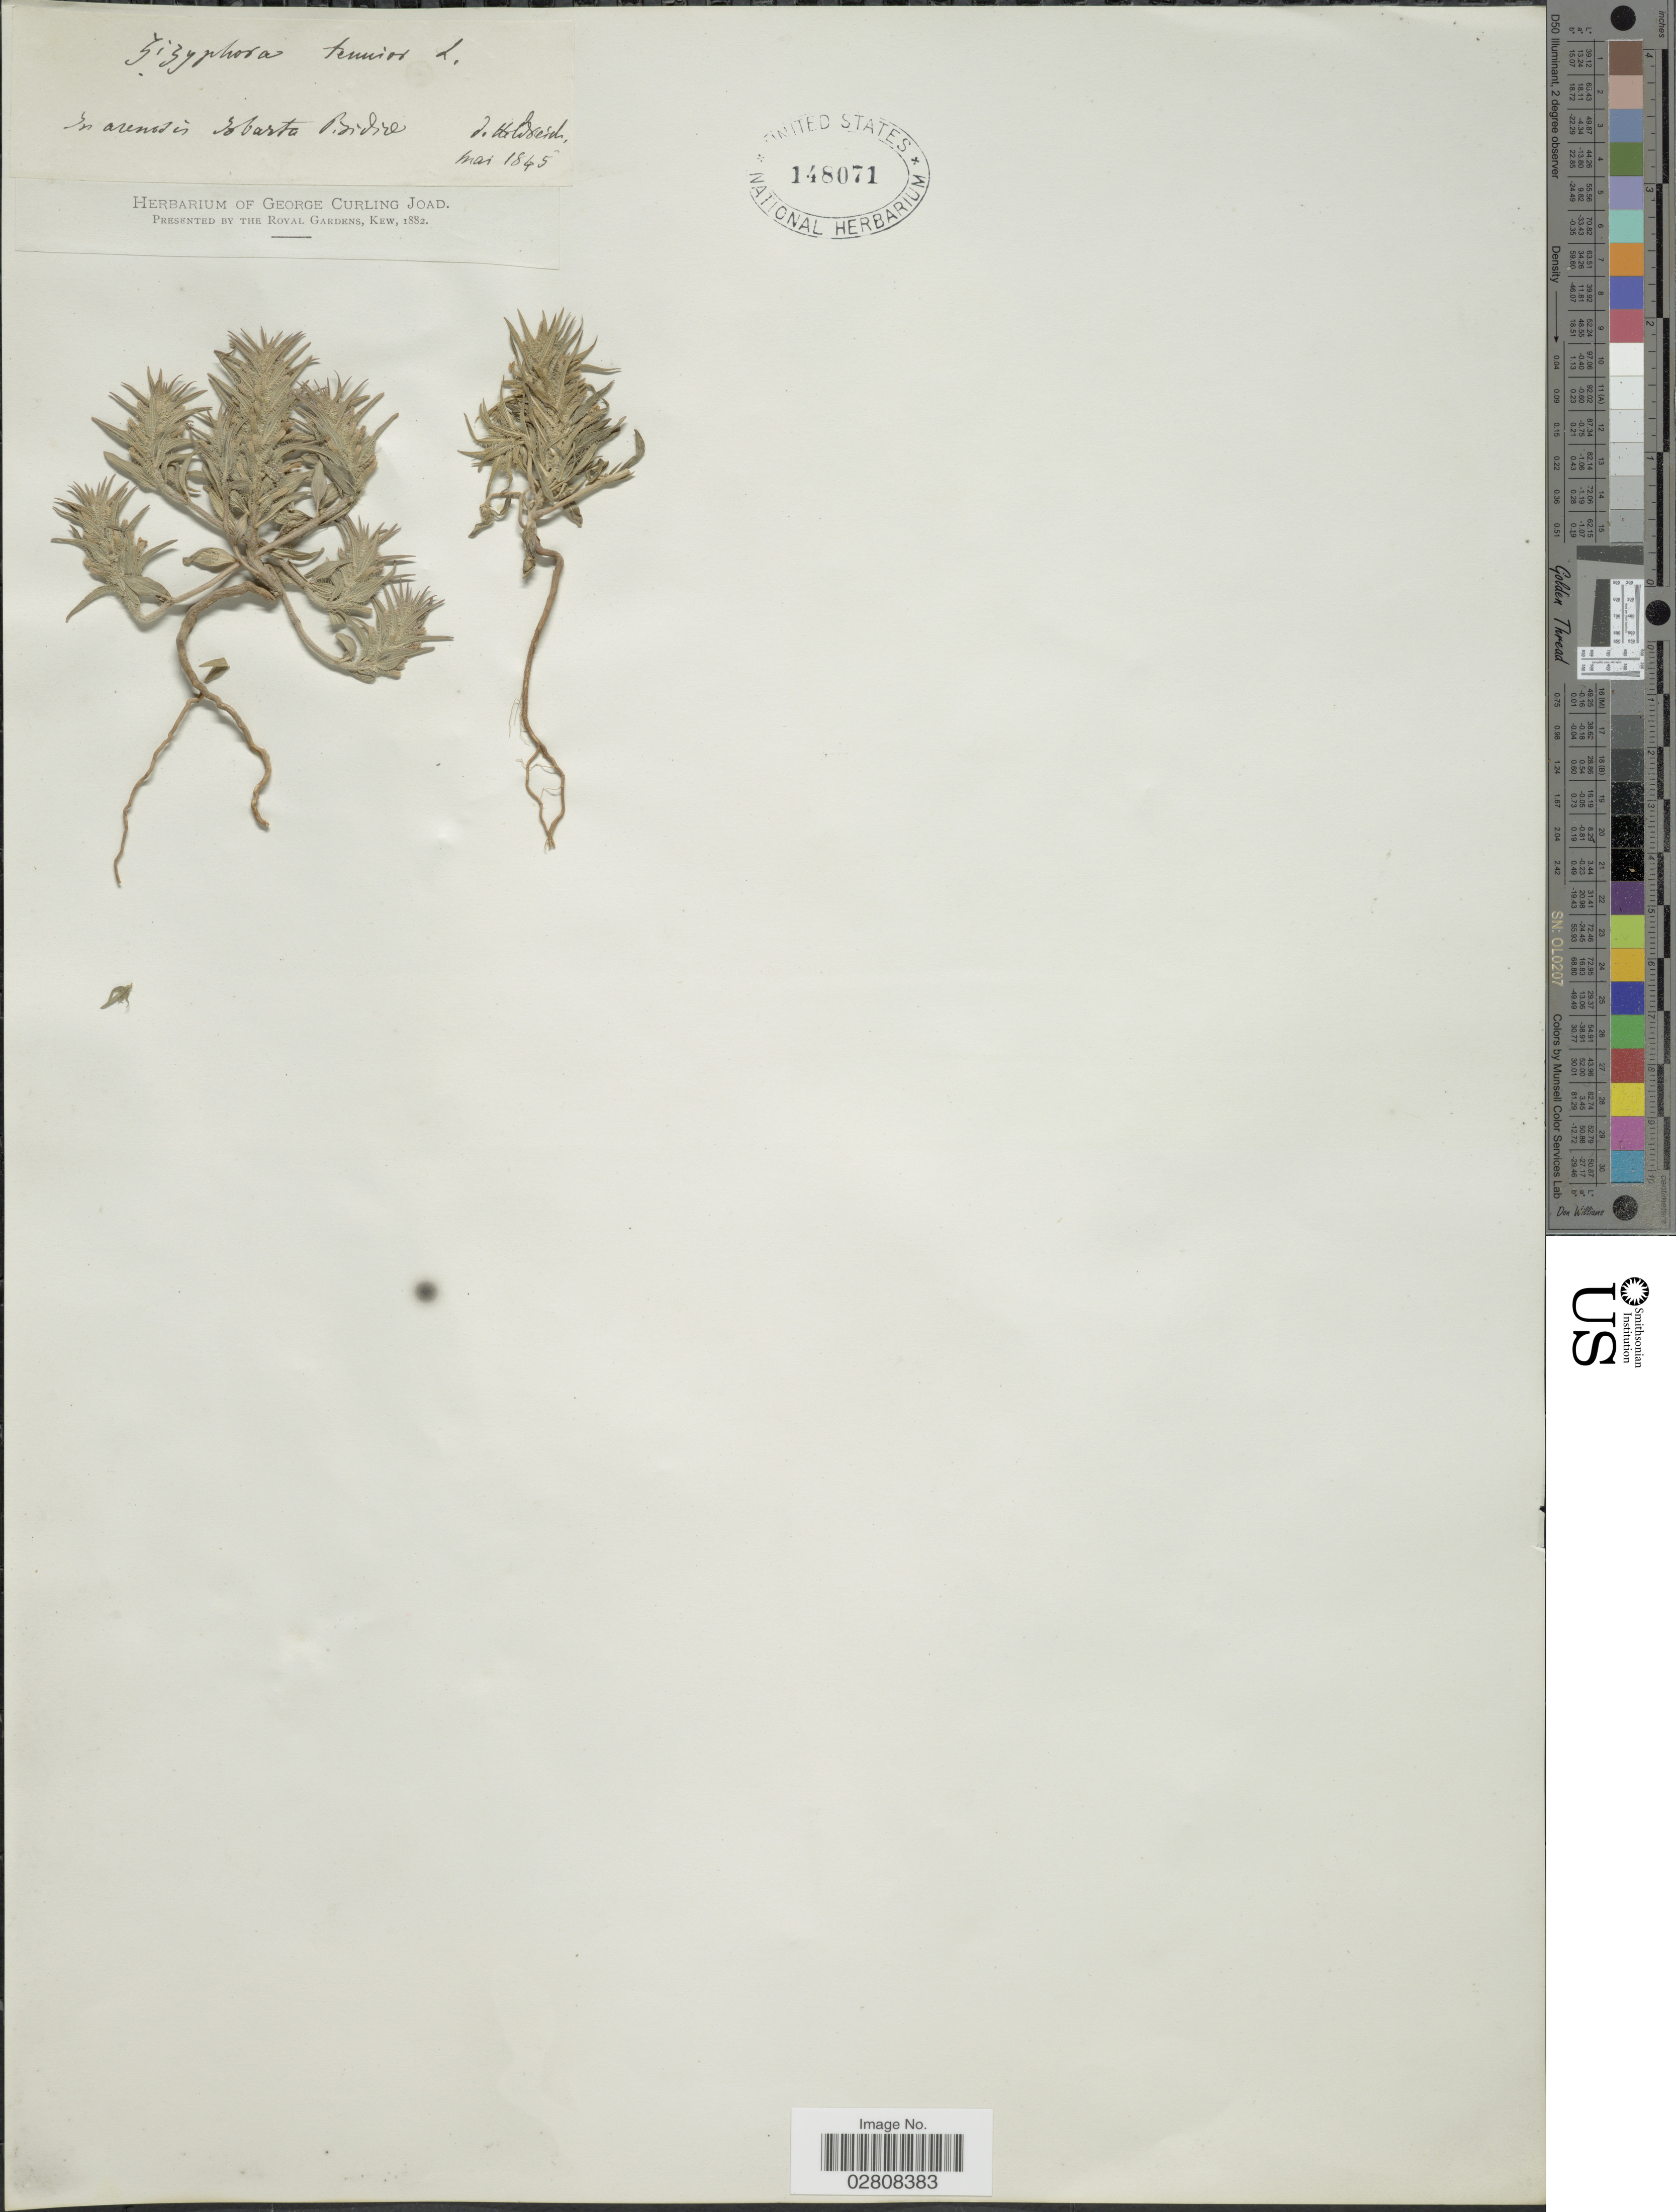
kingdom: Plantae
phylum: Tracheophyta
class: Magnoliopsida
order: Lamiales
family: Lamiaceae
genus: Ziziphora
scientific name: Ziziphora tenuior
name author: L.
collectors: -. De Heldreich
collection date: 1845-05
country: Turkey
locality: In arenosis Eğirdir Pindid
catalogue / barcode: US 148071